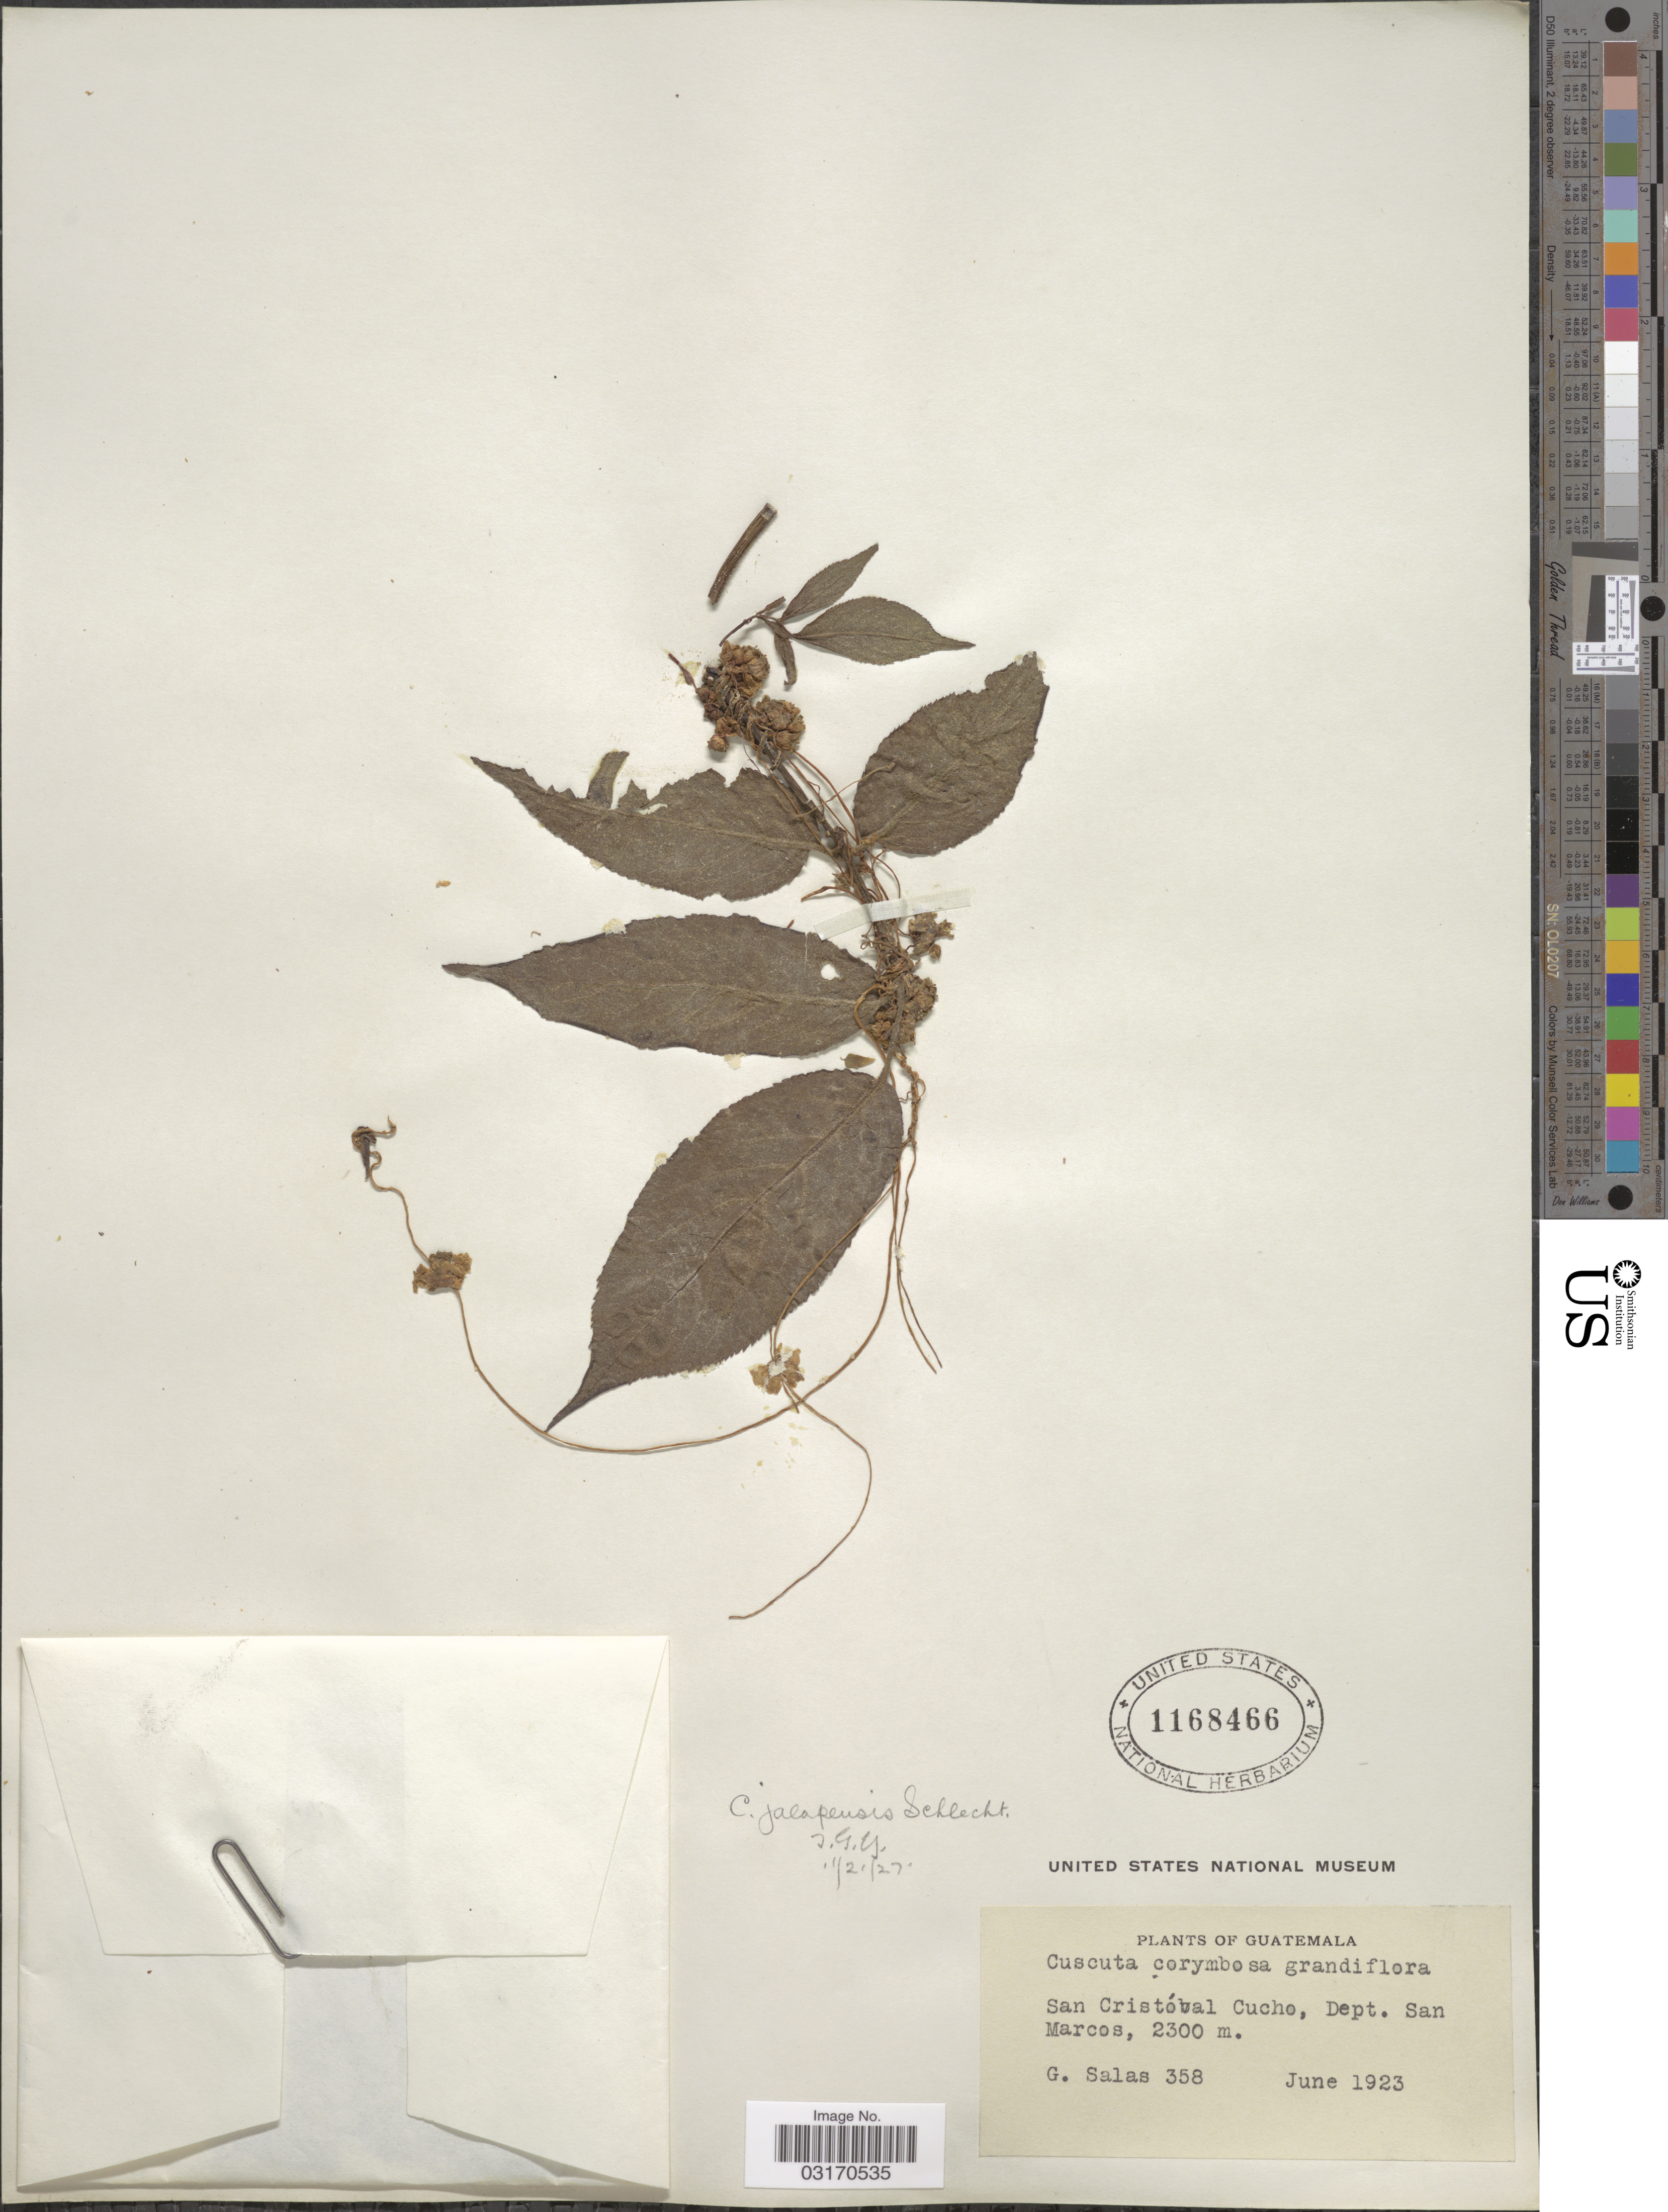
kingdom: Plantae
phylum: Tracheophyta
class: Magnoliopsida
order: Solanales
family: Convolvulaceae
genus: Cuscuta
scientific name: Cuscuta jalapensis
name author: Schltdl.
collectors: G. Salas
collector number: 358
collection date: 1923-06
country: Guatemala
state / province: San Marcos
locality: San Cristóbal Cucho, Dept. San Marcos.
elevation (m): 2300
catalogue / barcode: US 1168466